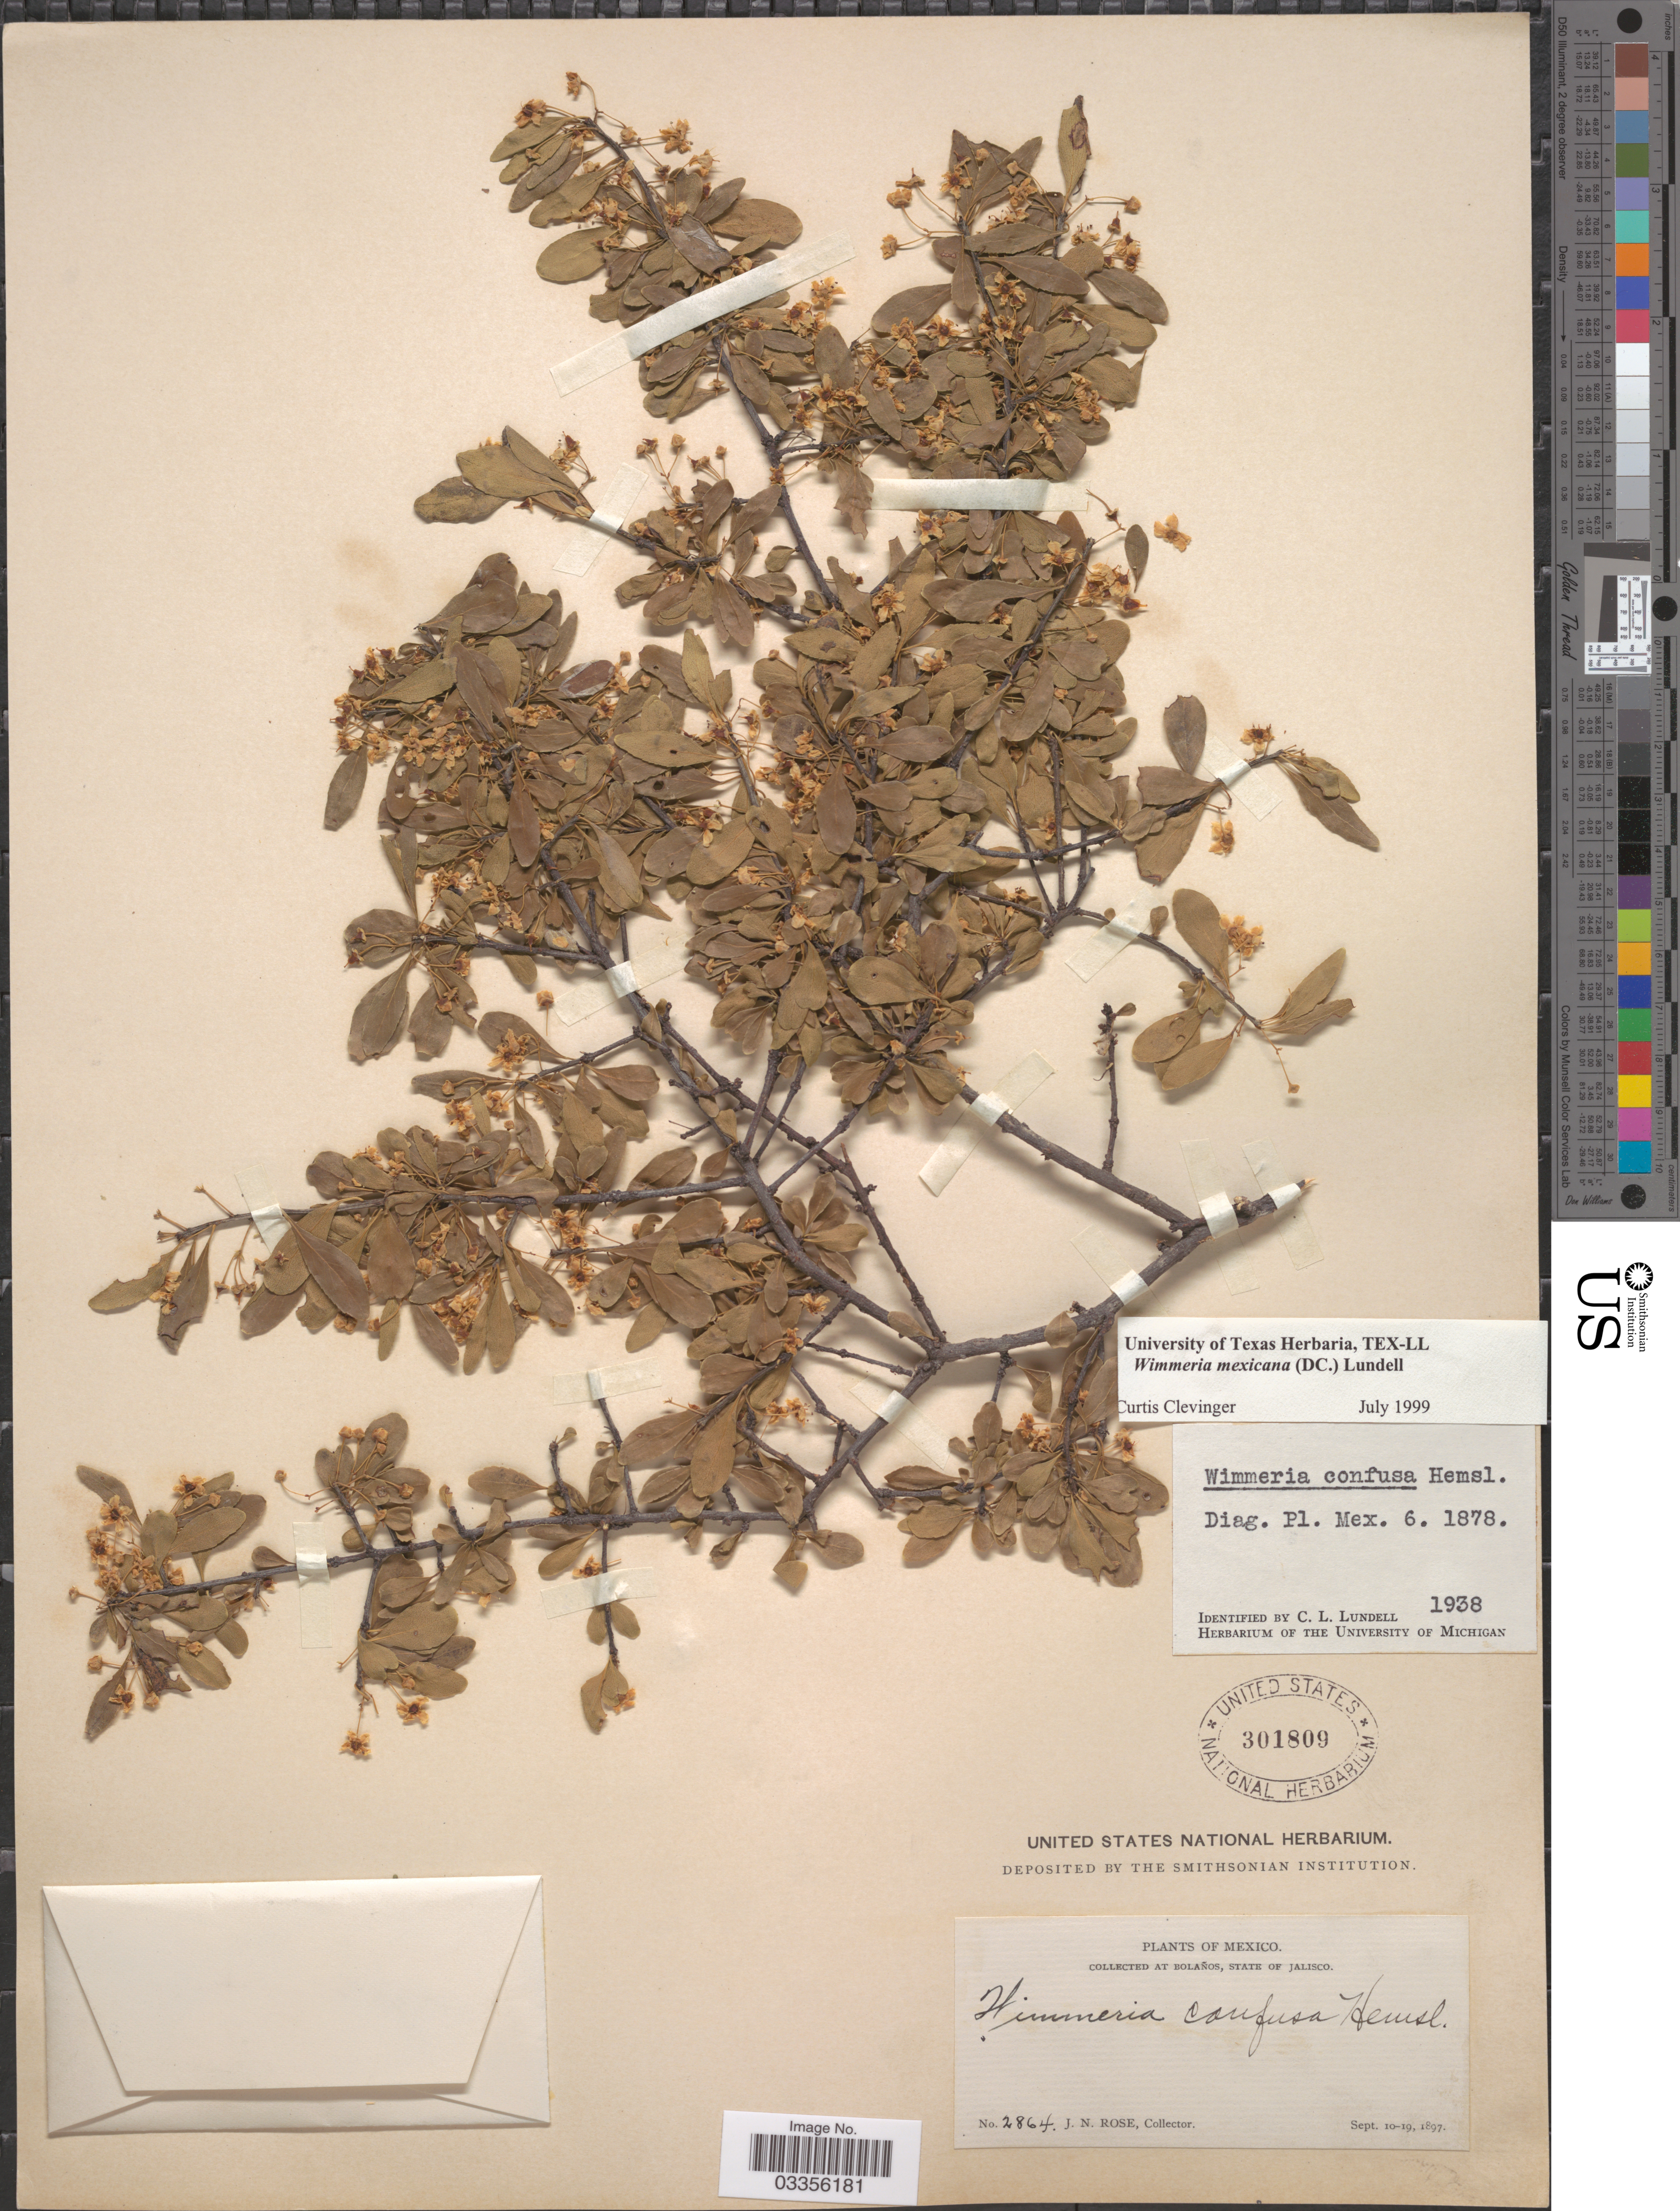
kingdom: Plantae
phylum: Tracheophyta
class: Magnoliopsida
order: Celastrales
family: Celastraceae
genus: Wimmeria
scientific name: Wimmeria mexicana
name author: (DC.) Lundell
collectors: J. N. Rose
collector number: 2864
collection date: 1897-09-10/1897-09-19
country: Mexico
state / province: Jalisco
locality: Bolaños.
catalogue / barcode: US 301809